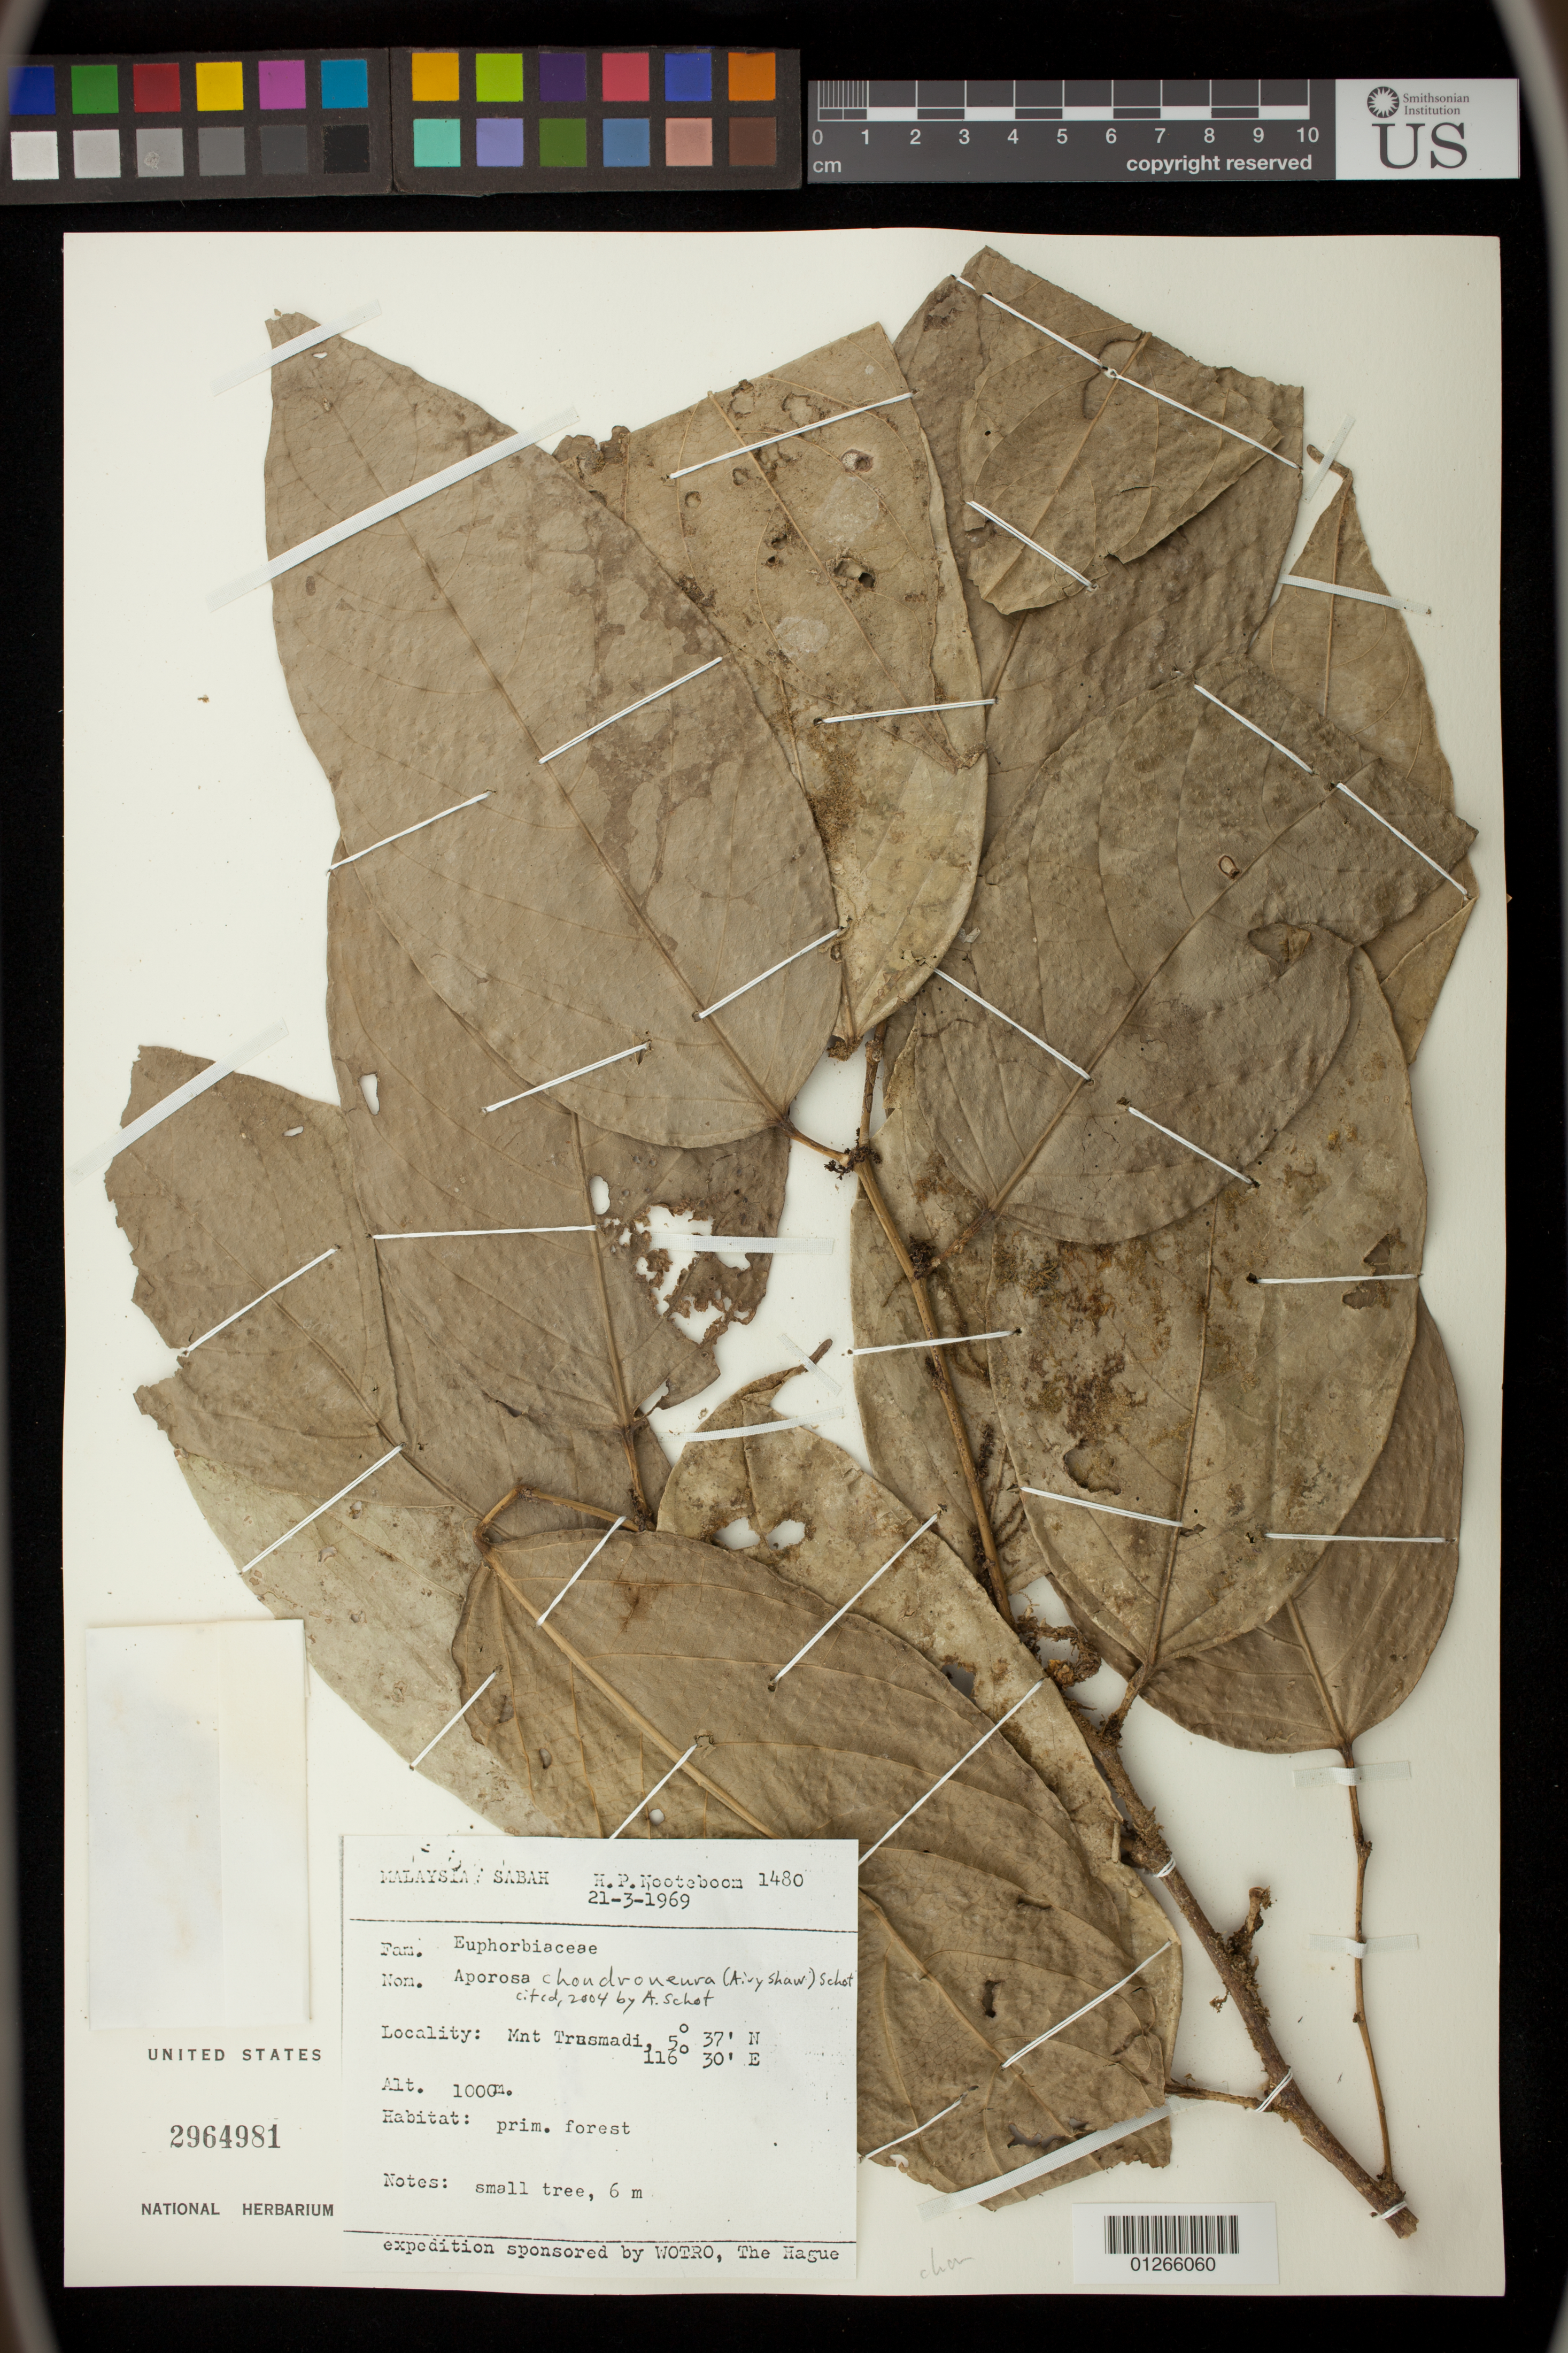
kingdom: Plantae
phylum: Tracheophyta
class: Magnoliopsida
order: Malpighiales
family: Phyllanthaceae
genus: Aporosa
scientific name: Aporosa chondroneura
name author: (Airy Shaw) A. Schott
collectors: H. P. Nooteboom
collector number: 1480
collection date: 1969-03-21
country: Malaysia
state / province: Sabah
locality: Mnt Trusmadi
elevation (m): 1000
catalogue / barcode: US 2964981